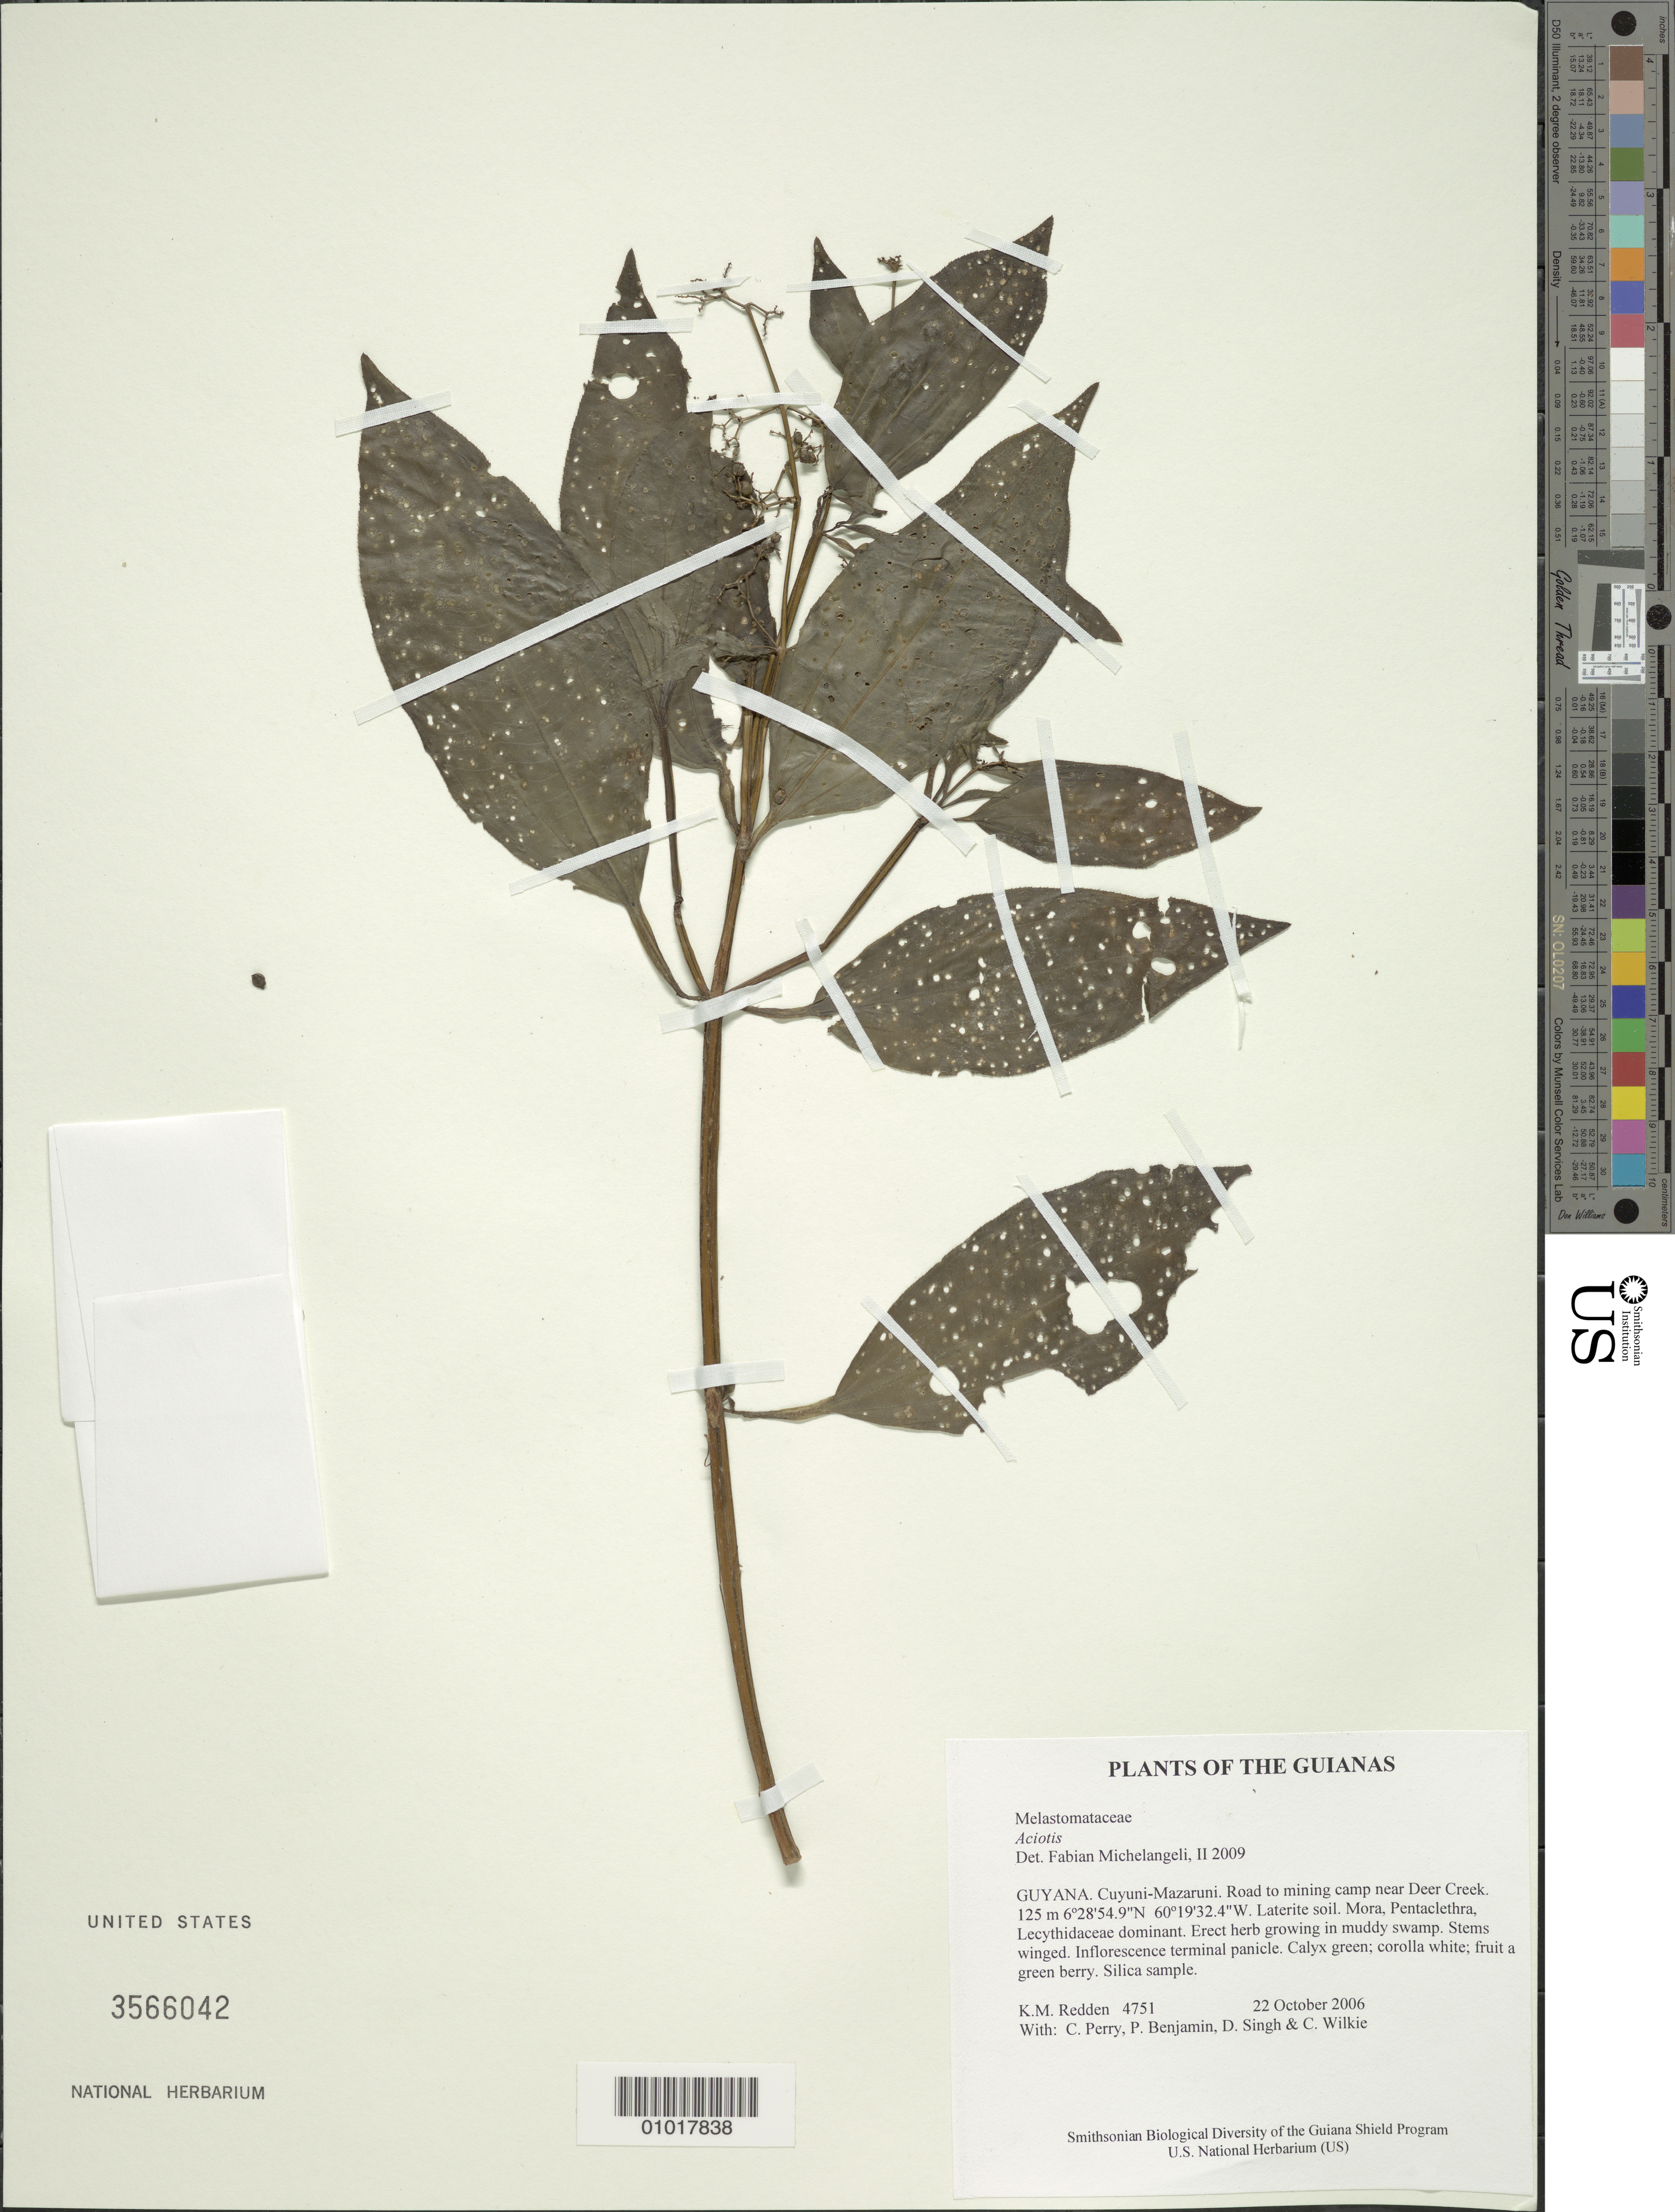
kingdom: Plantae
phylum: Tracheophyta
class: Magnoliopsida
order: Myrtales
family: Melastomataceae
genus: Aciotis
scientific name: Aciotis purpurascens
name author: (Aubl.) Triana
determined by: Nunes da Silva, Diego, (RB), Jardim Botanico do Rio de Janeiro - Herbario (BRAZIL)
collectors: K. M. Redden, C. Perry, P. Benjamin, D. Singh & C. Wilkie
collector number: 4751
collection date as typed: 22 October 2006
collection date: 2006-10-22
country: Guyana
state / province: Cuyuni-Mazaruni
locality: Road to mining camp near Deer Creek.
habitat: Laterite soil. Mora, Pentaclethra, Lecythidaceae dominant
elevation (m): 125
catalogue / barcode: US 3566042